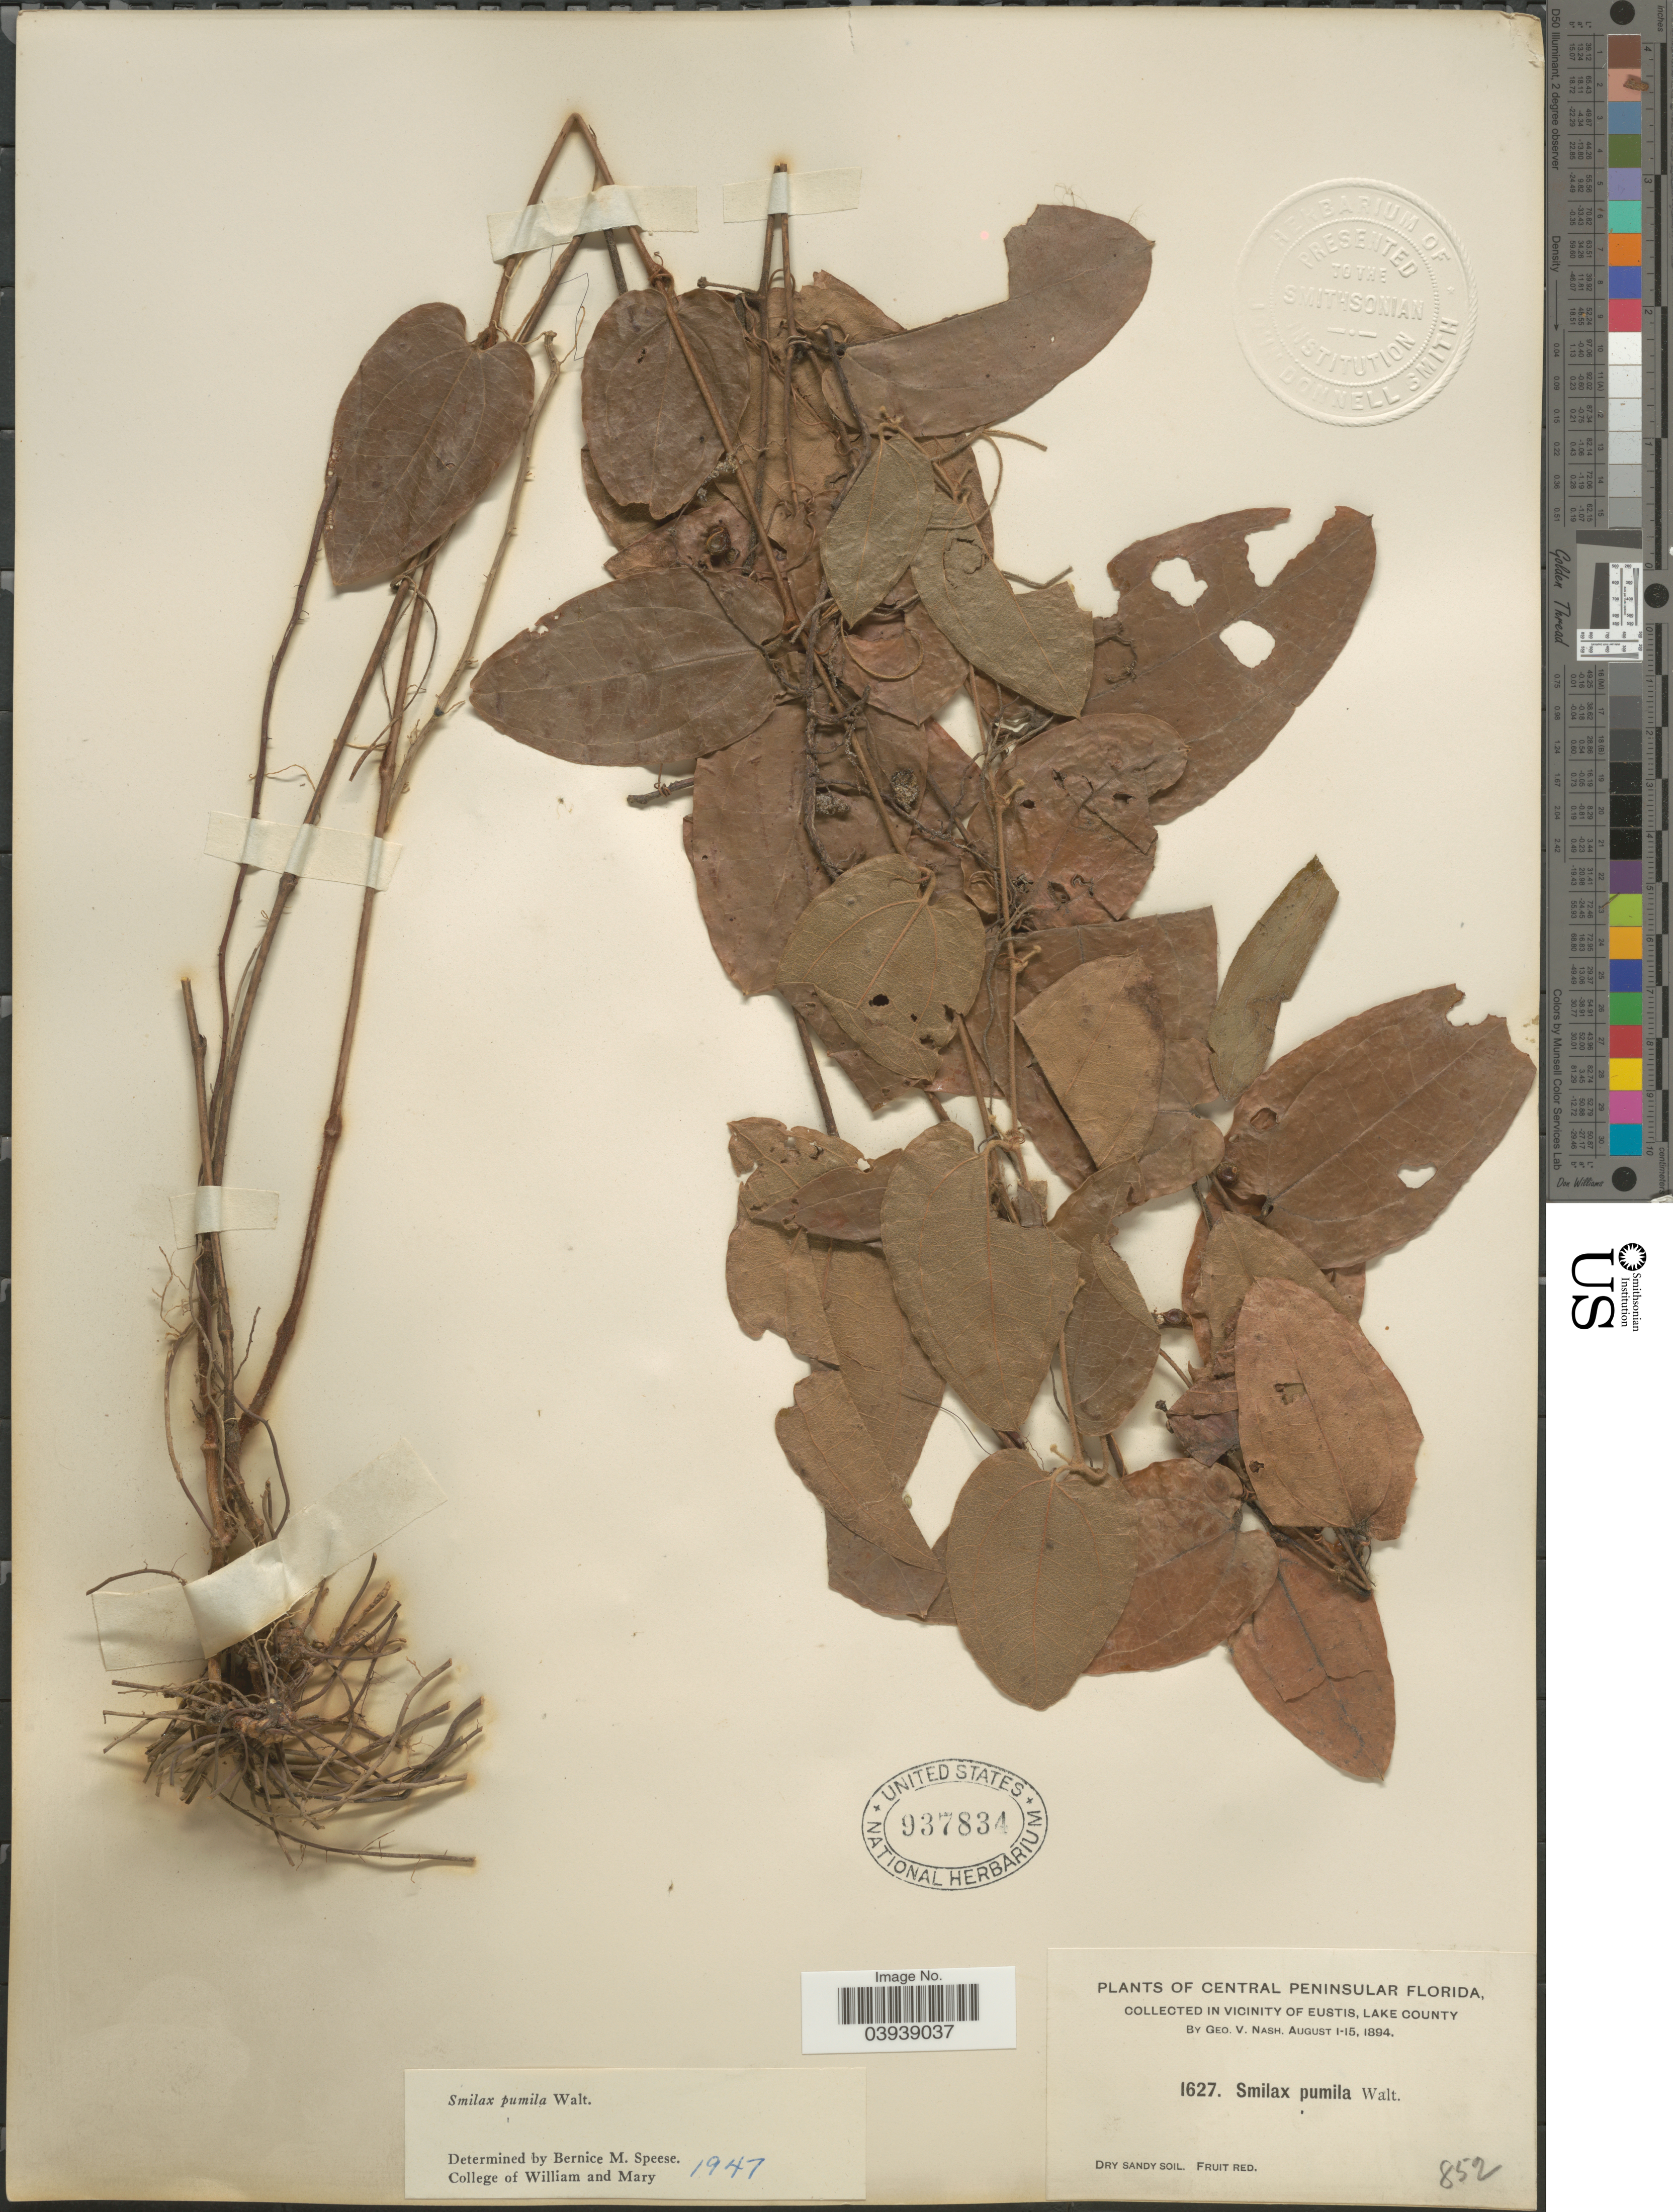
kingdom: Plantae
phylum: Tracheophyta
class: Liliopsida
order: Liliales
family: Smilacaceae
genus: Smilax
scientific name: Smilax pumila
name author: Walter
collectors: G. V. Nash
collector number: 1627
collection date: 1894-08-01/1894-08-15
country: United States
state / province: Florida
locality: Central Peninsular Florida. In vicinity of Eustis, Lake County.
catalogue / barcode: US 937834